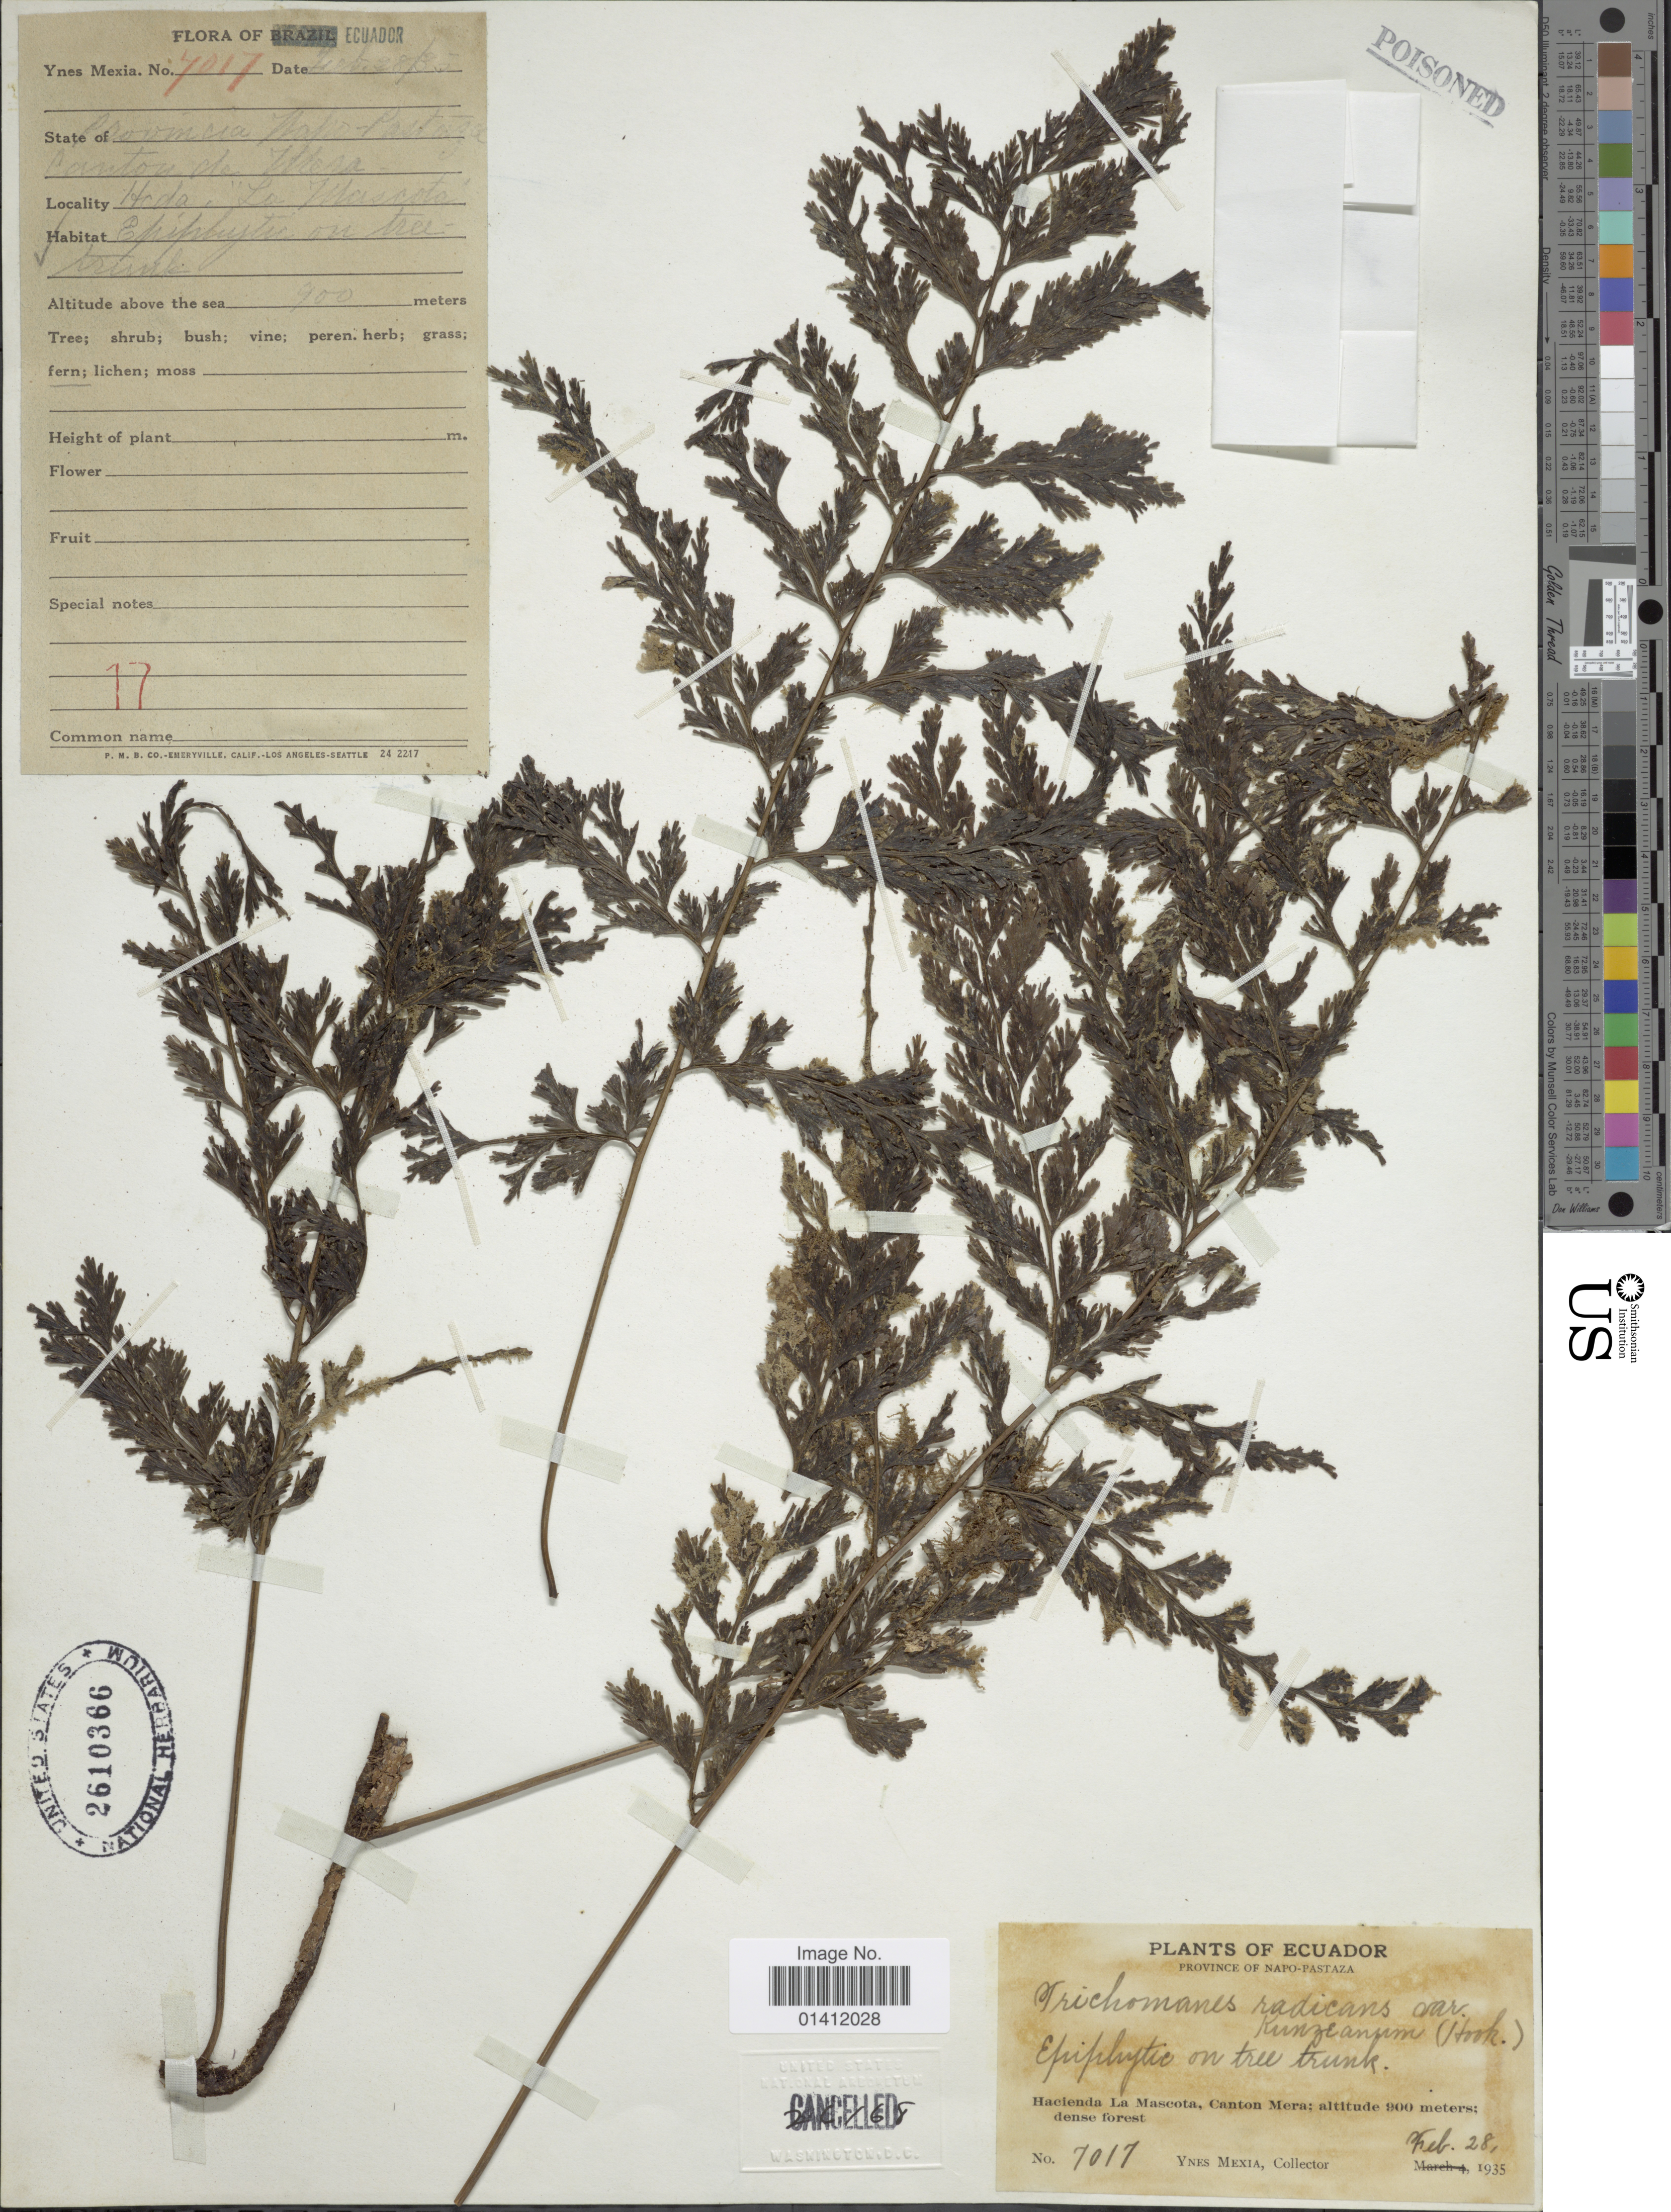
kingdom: Plantae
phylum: Tracheophyta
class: Polypodiopsida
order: Hymenophyllales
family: Hymenophyllaceae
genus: Vandenboschia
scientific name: Vandenboschia radicans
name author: (Sw.) Copel.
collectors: Y. Mexia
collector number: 7017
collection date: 1935-02-28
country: Ecuador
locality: Province of Napo-Pastaza. Hacienda la Mascota, Canton Mera.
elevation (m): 900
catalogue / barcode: US 2610366